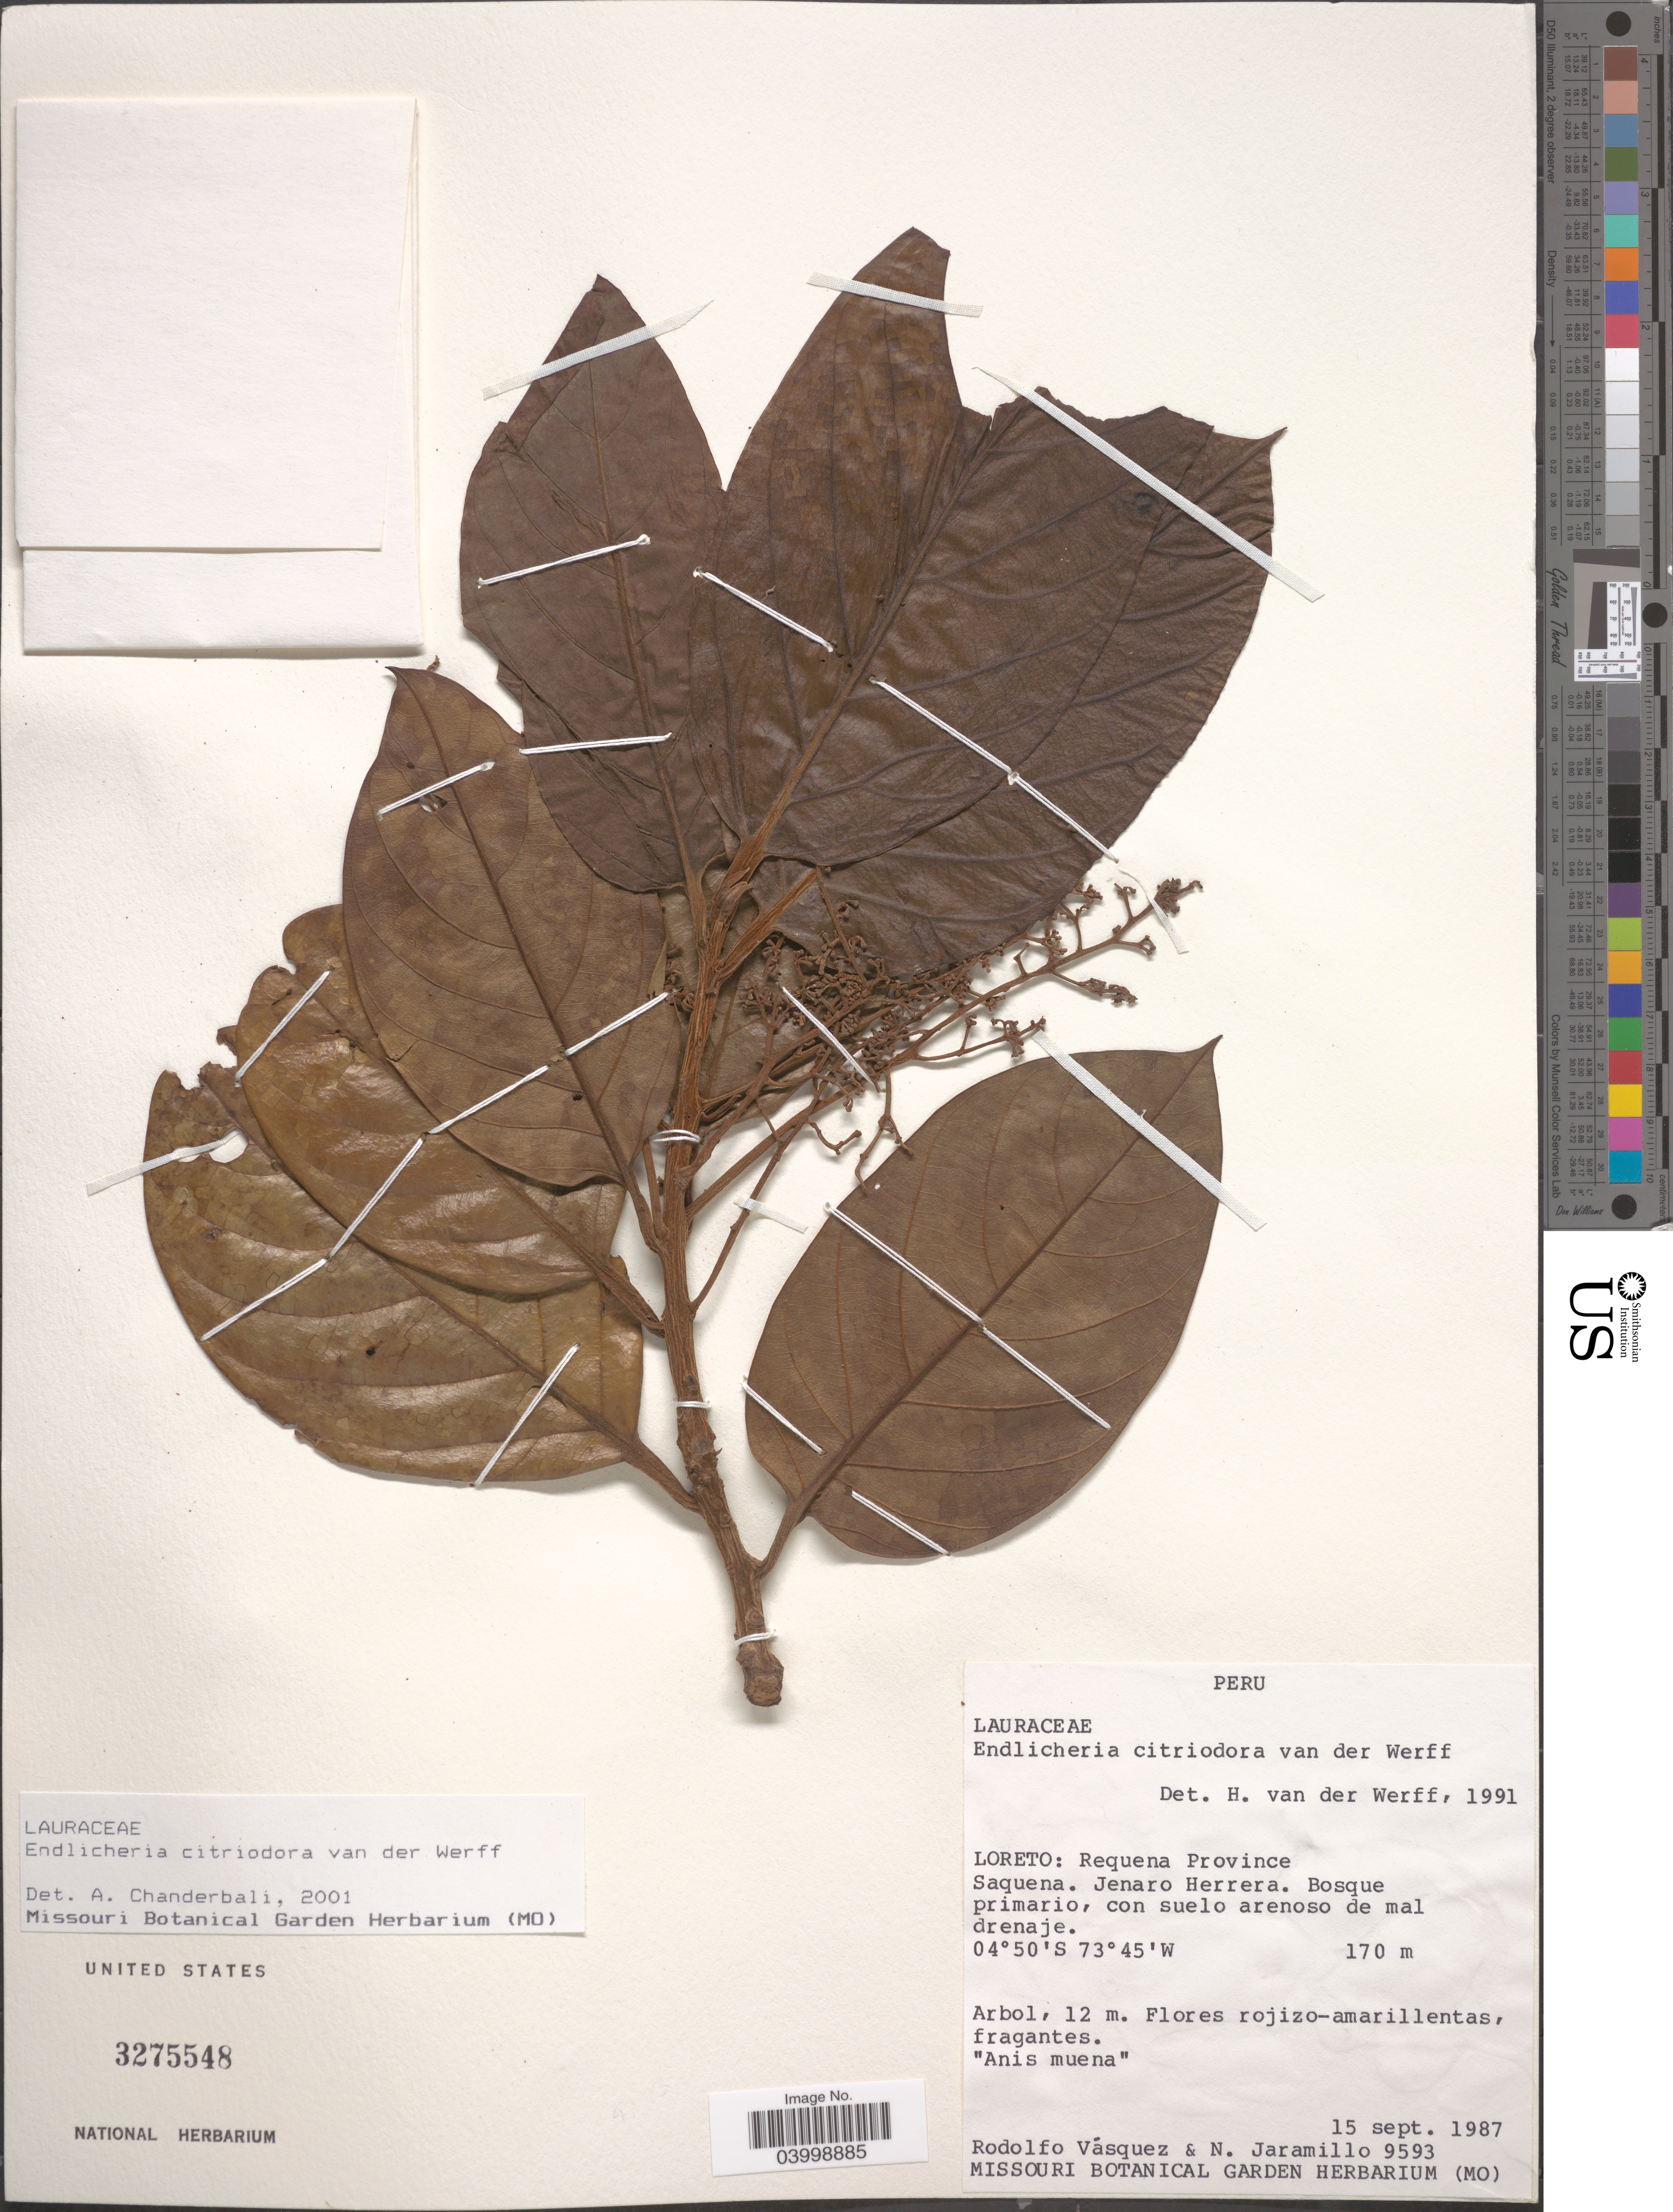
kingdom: Plantae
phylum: Tracheophyta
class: Magnoliopsida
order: Laurales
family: Lauraceae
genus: Endlicheria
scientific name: Endlicheria citriodora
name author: van der Werff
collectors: R. Vásquez & N. Jaramillo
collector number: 9593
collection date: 1987-09-15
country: Peru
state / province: Loreto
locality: Requena Province. Saquena. Jenaro Herrera. bosque primario, con suelo arenoso de mal drenaje.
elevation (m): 170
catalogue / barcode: US 3275548